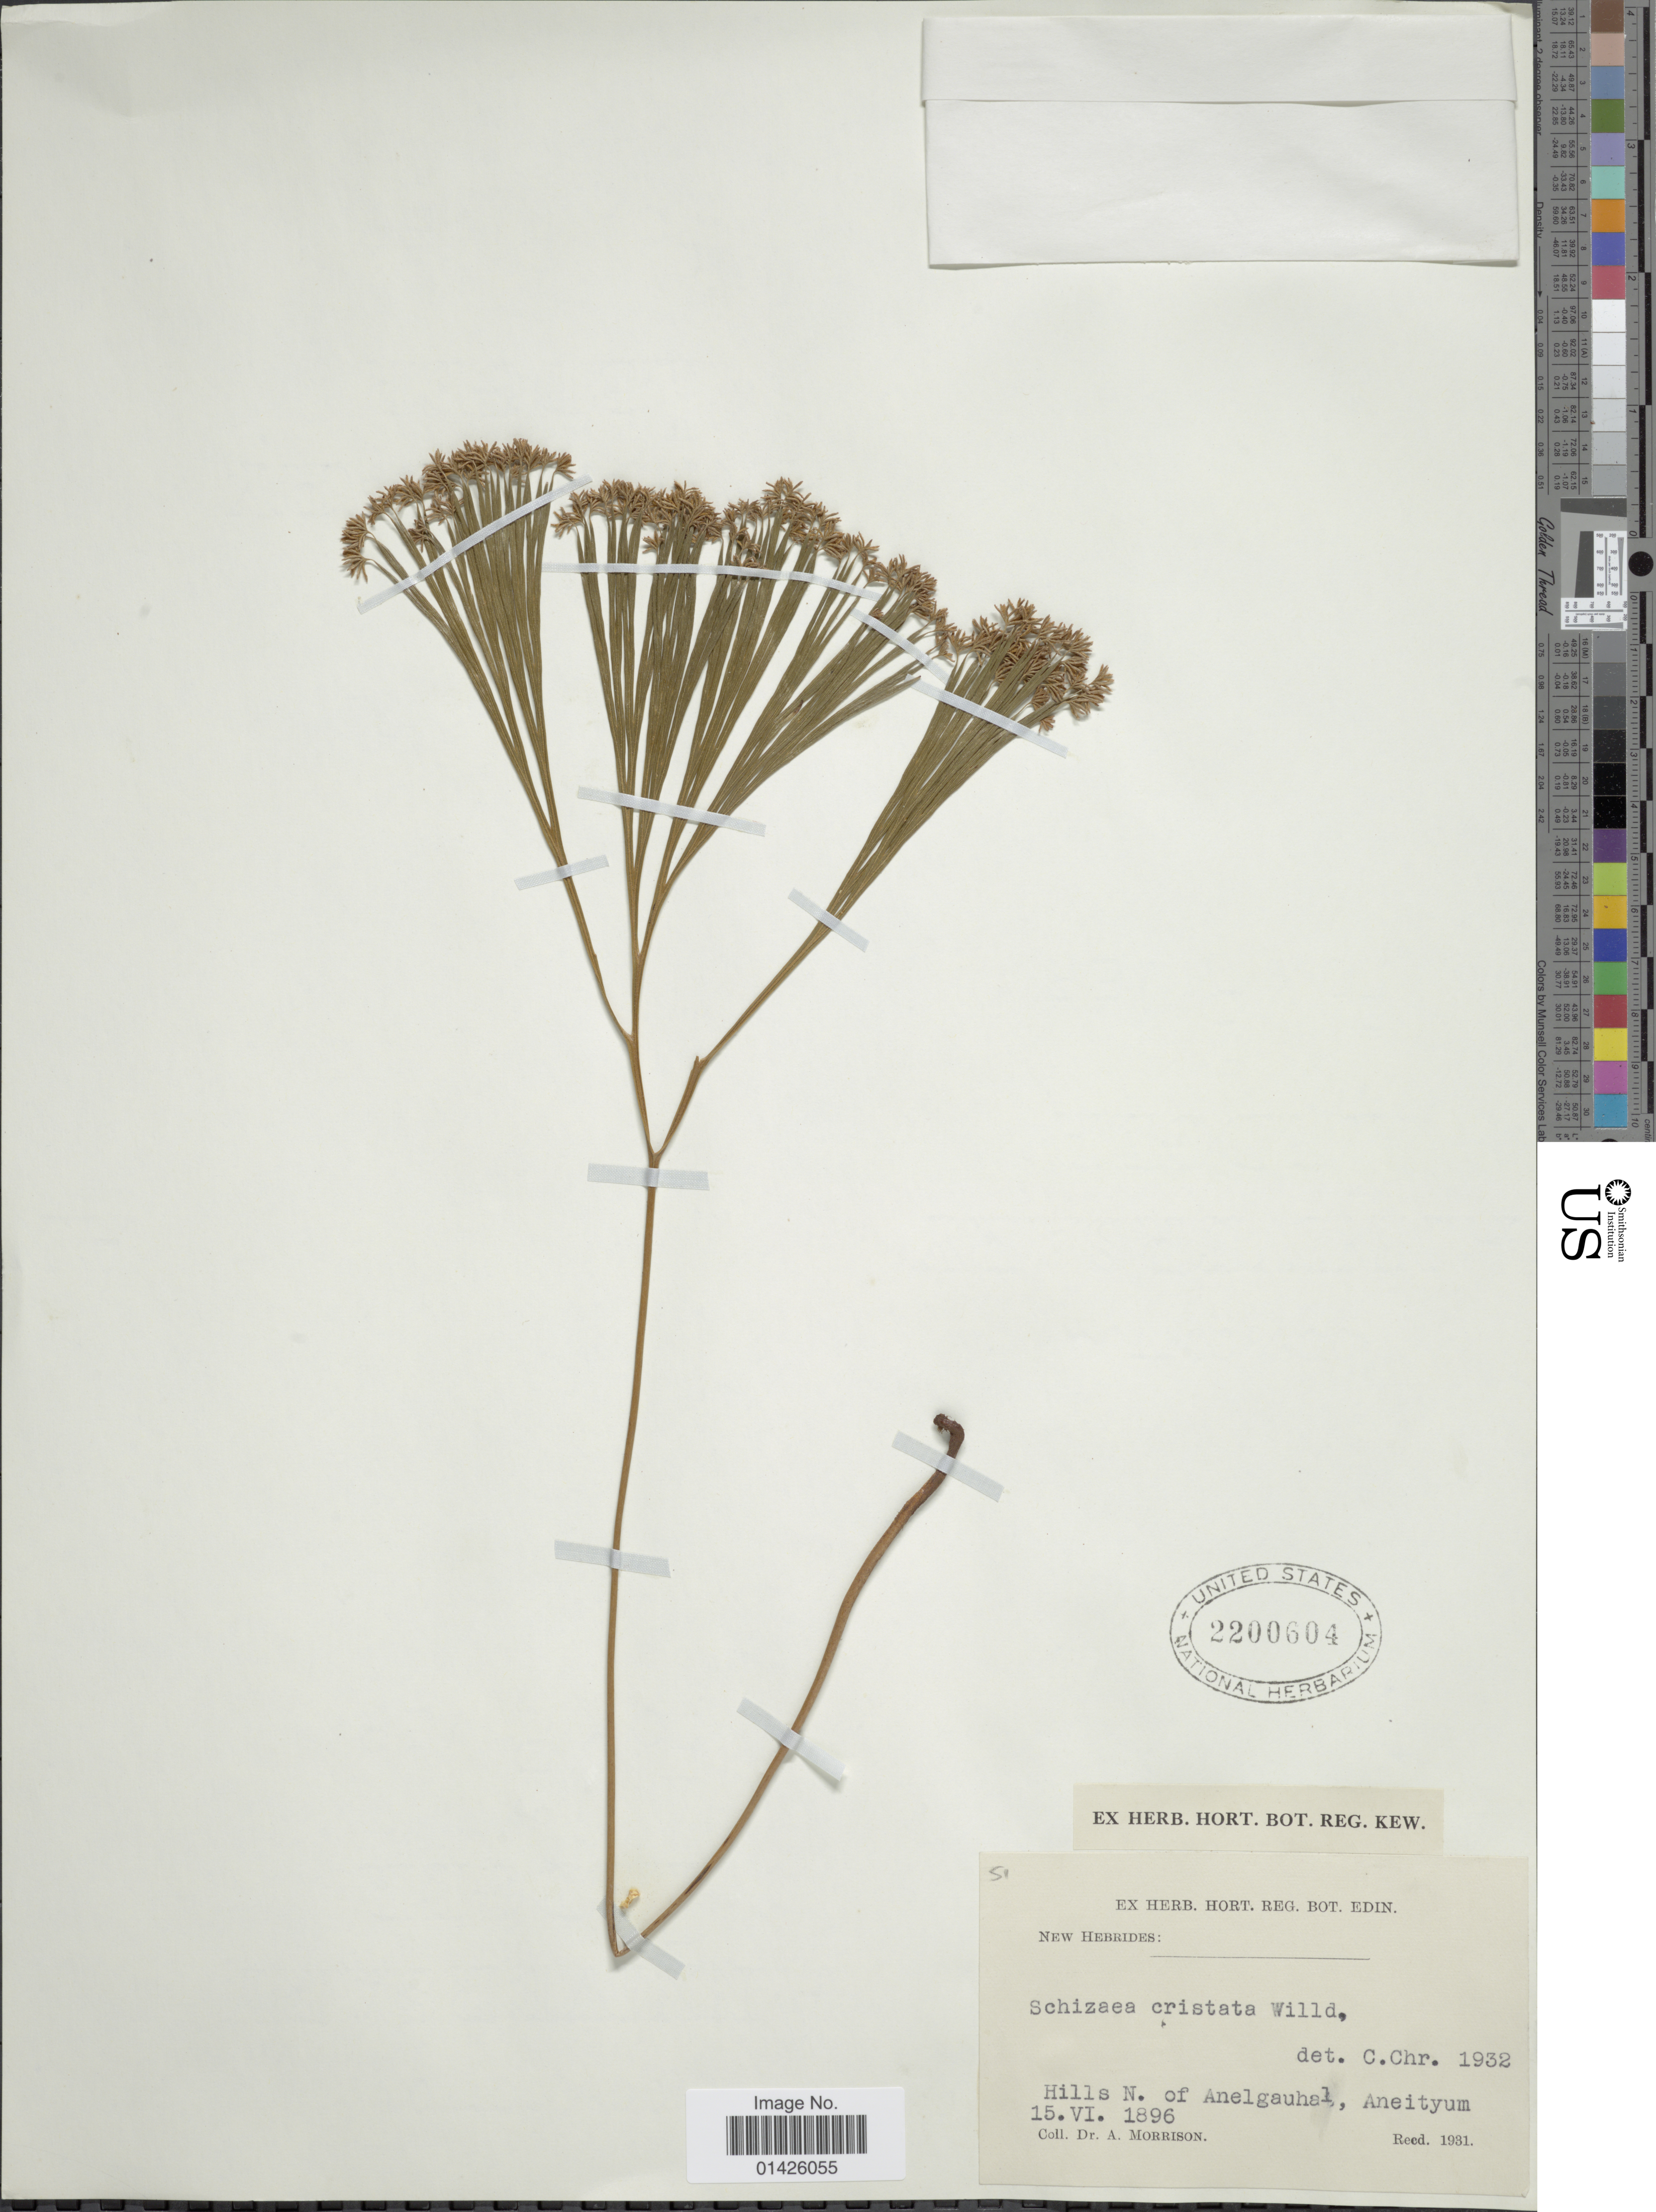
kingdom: Plantae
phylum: Tracheophyta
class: Polypodiopsida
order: Schizaeales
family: Schizaeaceae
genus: Schizaea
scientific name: Schizaea dichotoma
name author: (L.) J. Sm.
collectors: A. Morrison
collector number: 51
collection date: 1896-06-15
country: Vanuatu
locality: New Hebrides, hills N of Anelgauhul, Aneityum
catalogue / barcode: US 2200604